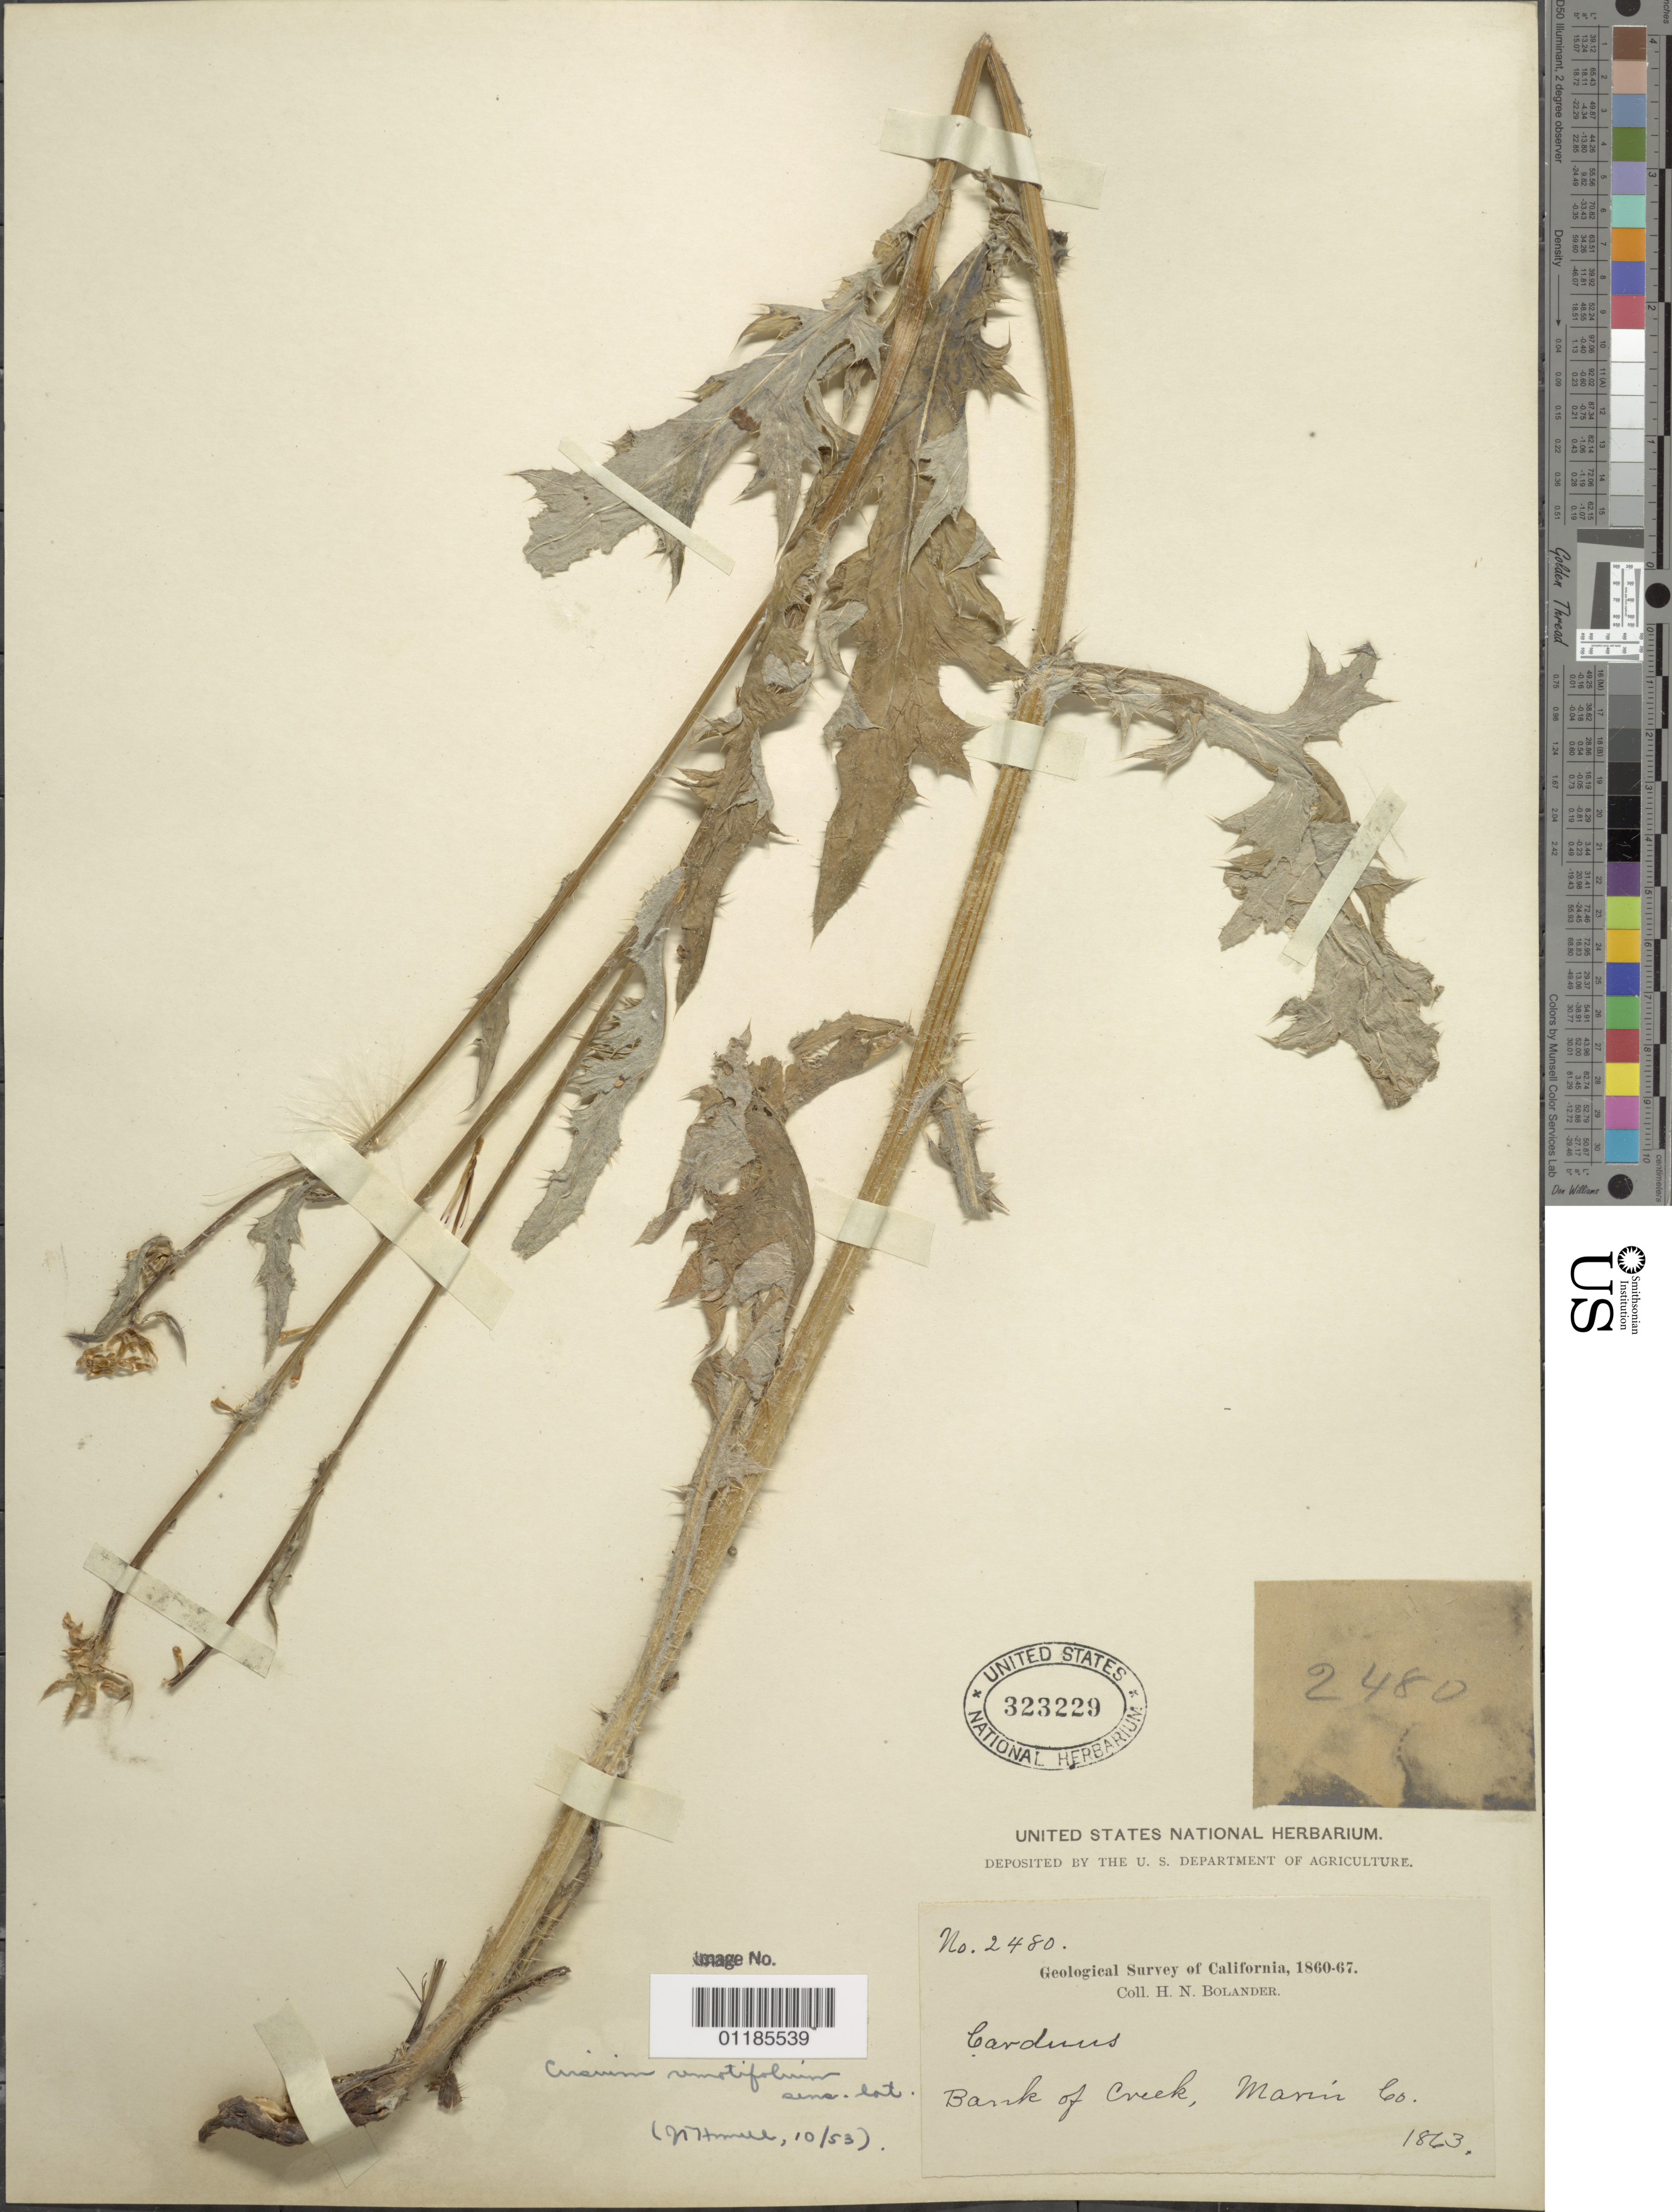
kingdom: Plantae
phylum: Tracheophyta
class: Magnoliopsida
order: Asterales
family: Asteraceae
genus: Cirsium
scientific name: Cirsium remotifolium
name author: (Hook.) DC.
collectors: H. Bolander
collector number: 2480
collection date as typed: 1863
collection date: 1863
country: United States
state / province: California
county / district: Marin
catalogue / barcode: US 323229